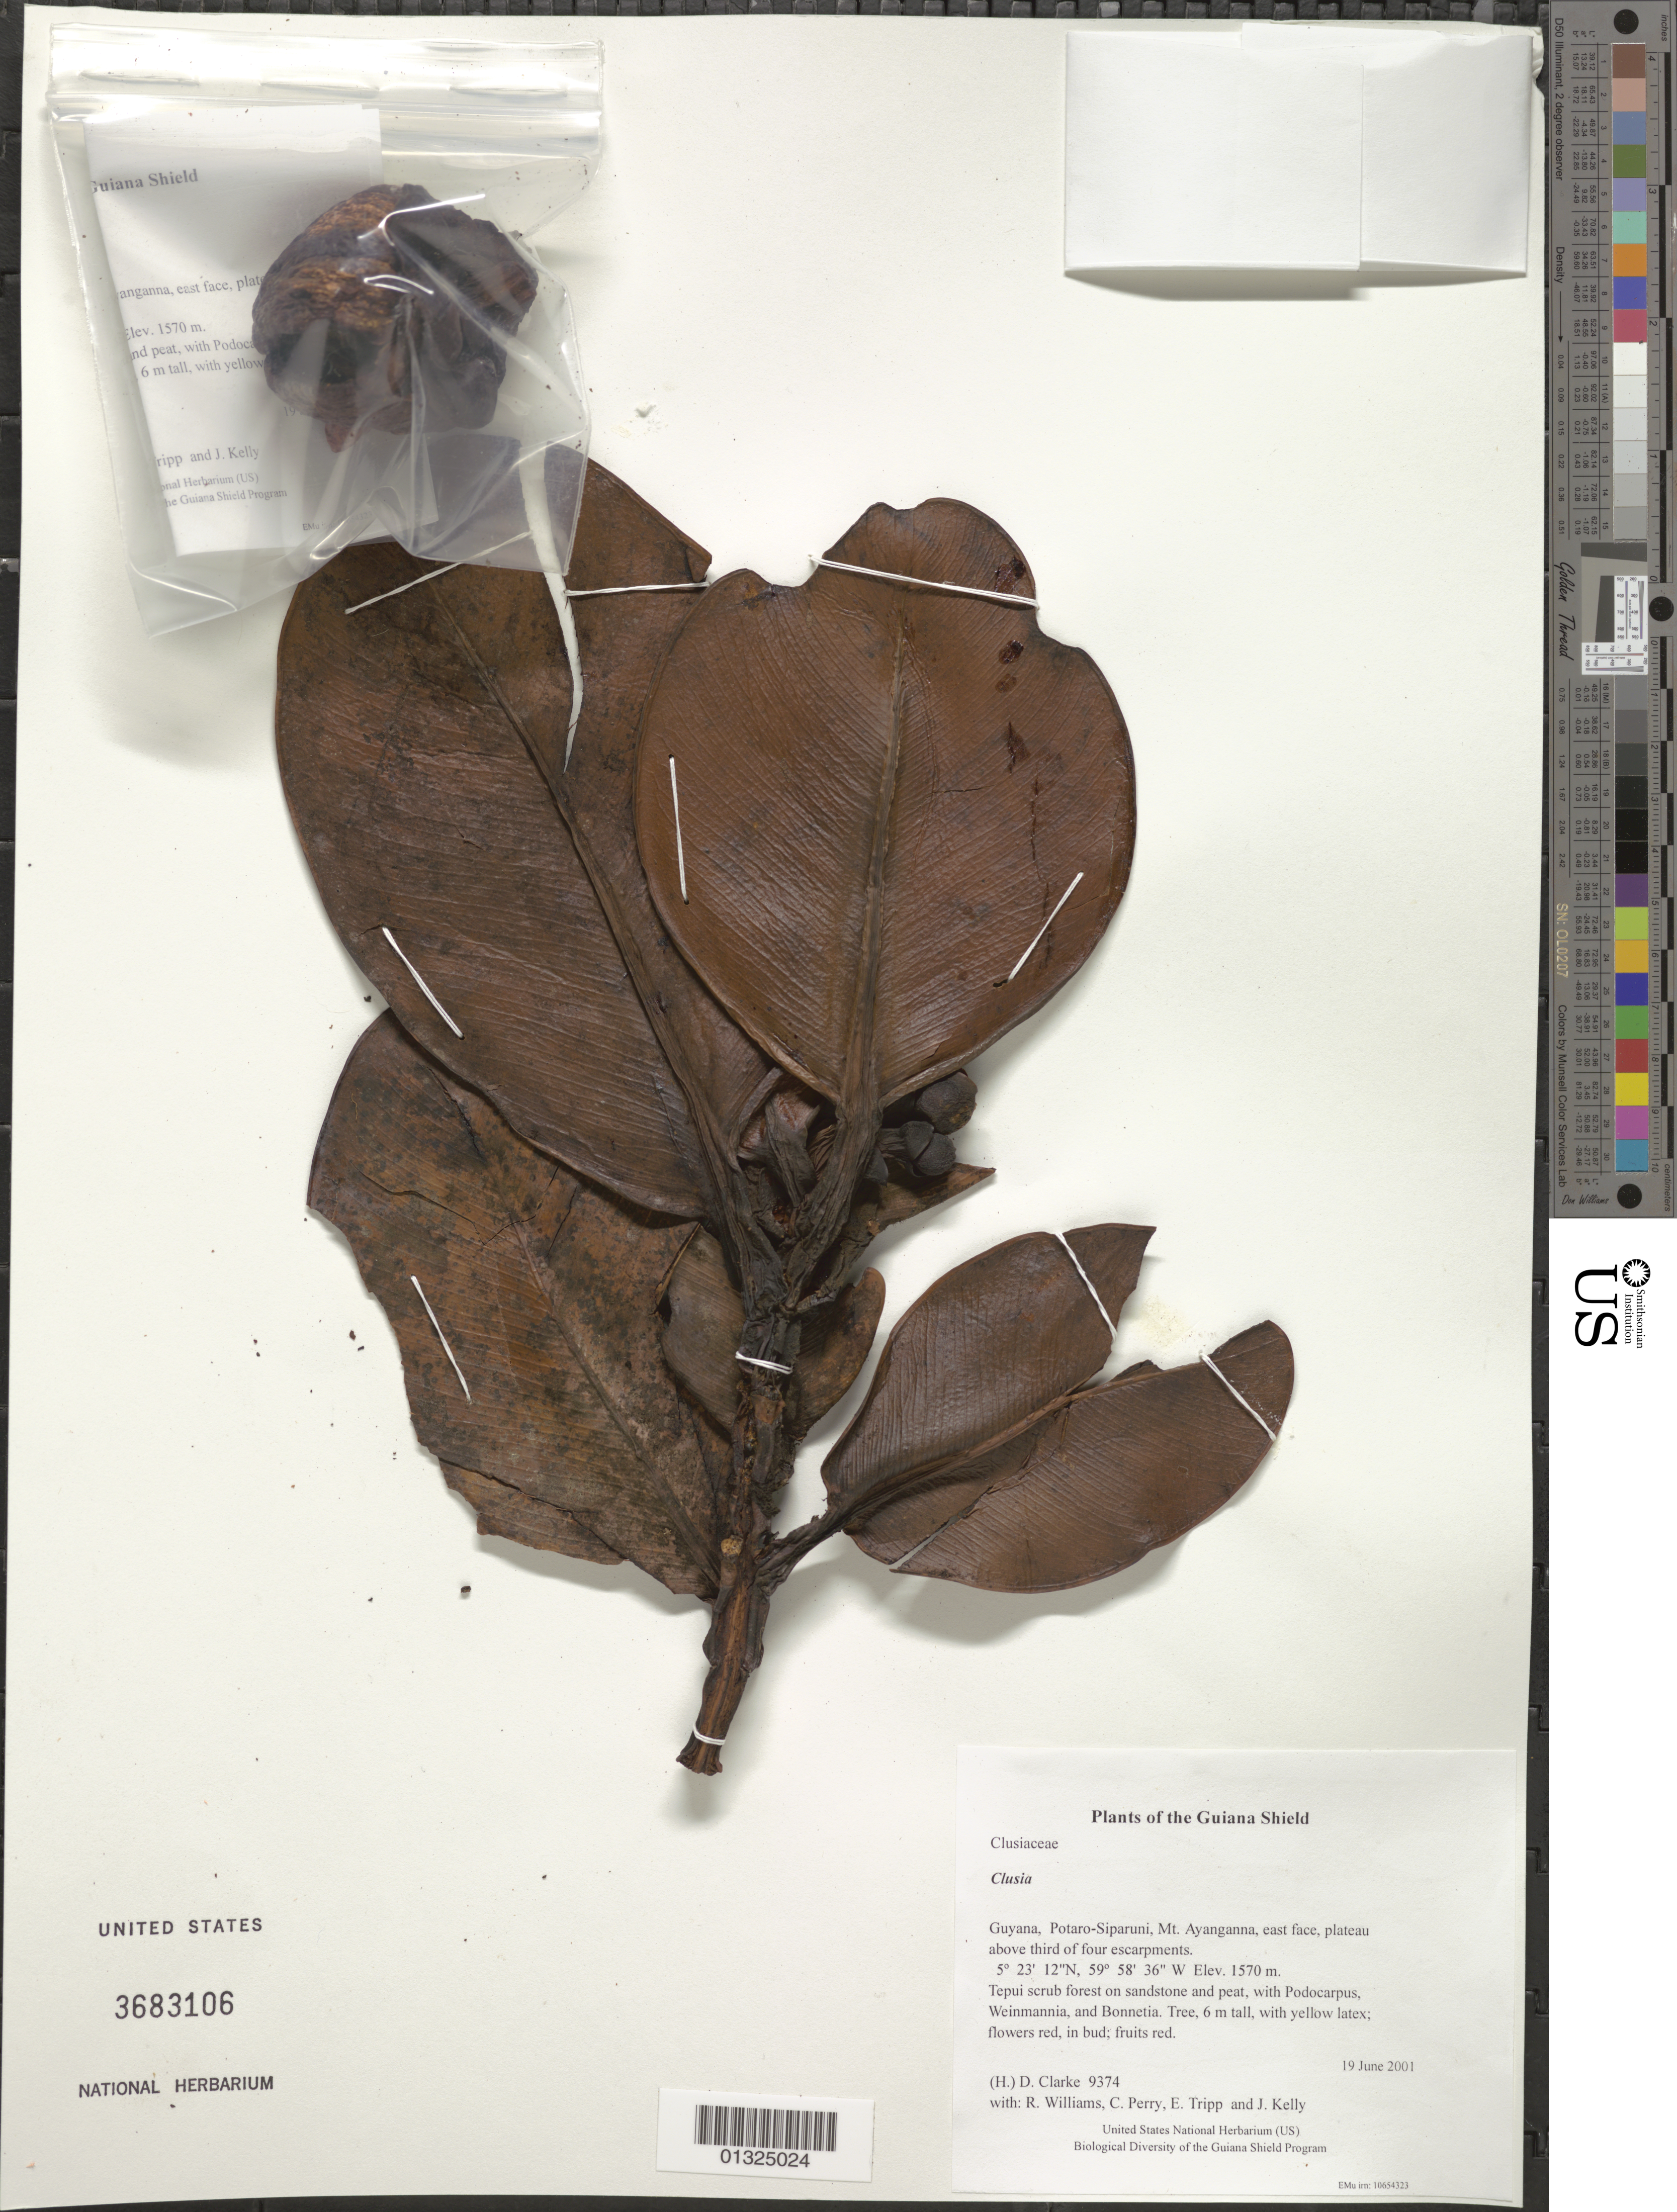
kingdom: Plantae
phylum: Tracheophyta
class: Magnoliopsida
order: Malpighiales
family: Clusiaceae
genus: Clusia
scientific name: Clusia sp.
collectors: H. D. Clarke, R. Williams, C. Perry, E. Tripp & J. Kelly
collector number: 9374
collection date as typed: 19 June 2001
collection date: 2001-06-19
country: Guyana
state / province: Potaro-Siparuni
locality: Mt. Ayanganna, east face, plateau above third of four escarpments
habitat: Tepui scrub forest on sandstone and peat, with Podocarpus, Weinmannia, and Bonnetia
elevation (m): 1570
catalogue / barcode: US 3683106